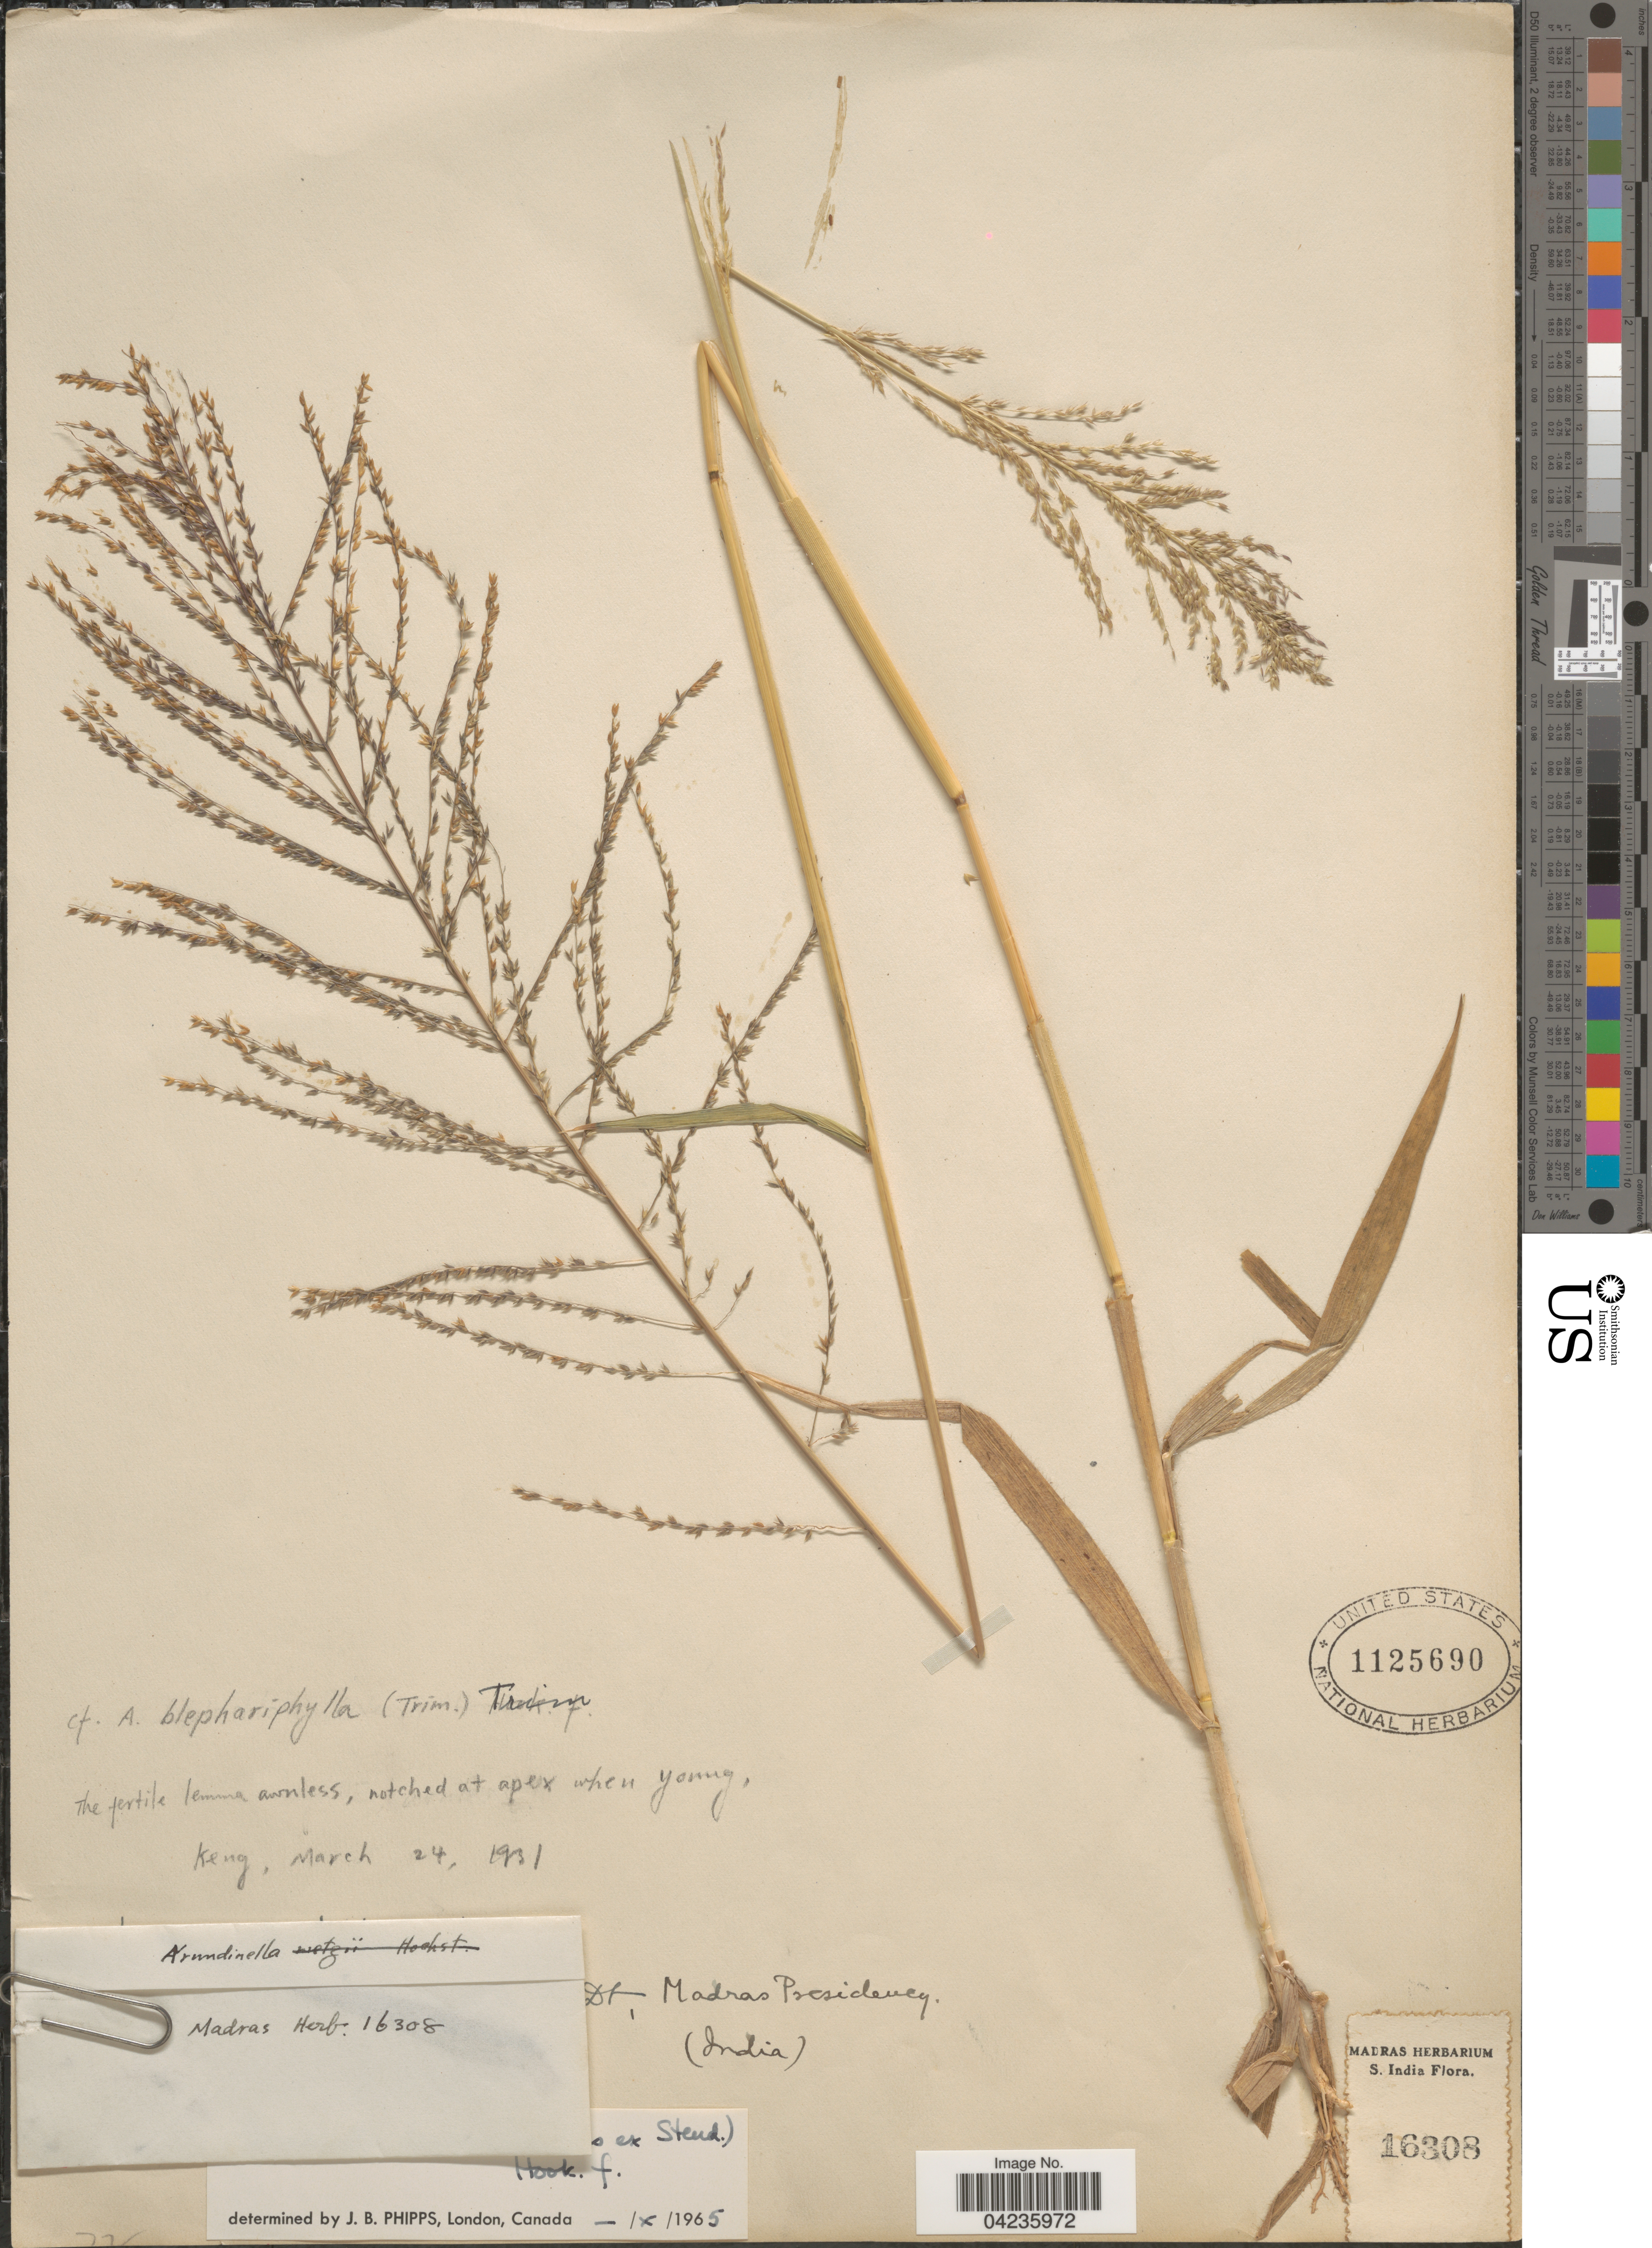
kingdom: Plantae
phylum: Tracheophyta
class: Liliopsida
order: Poales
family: Poaceae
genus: Arundinella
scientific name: Arundinella leptochloa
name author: (Nees) Hook. f.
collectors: Ex herb. Madras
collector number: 16308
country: India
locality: [illegible text] Dt, Madras Presidency. S. India.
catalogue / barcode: US 1125690